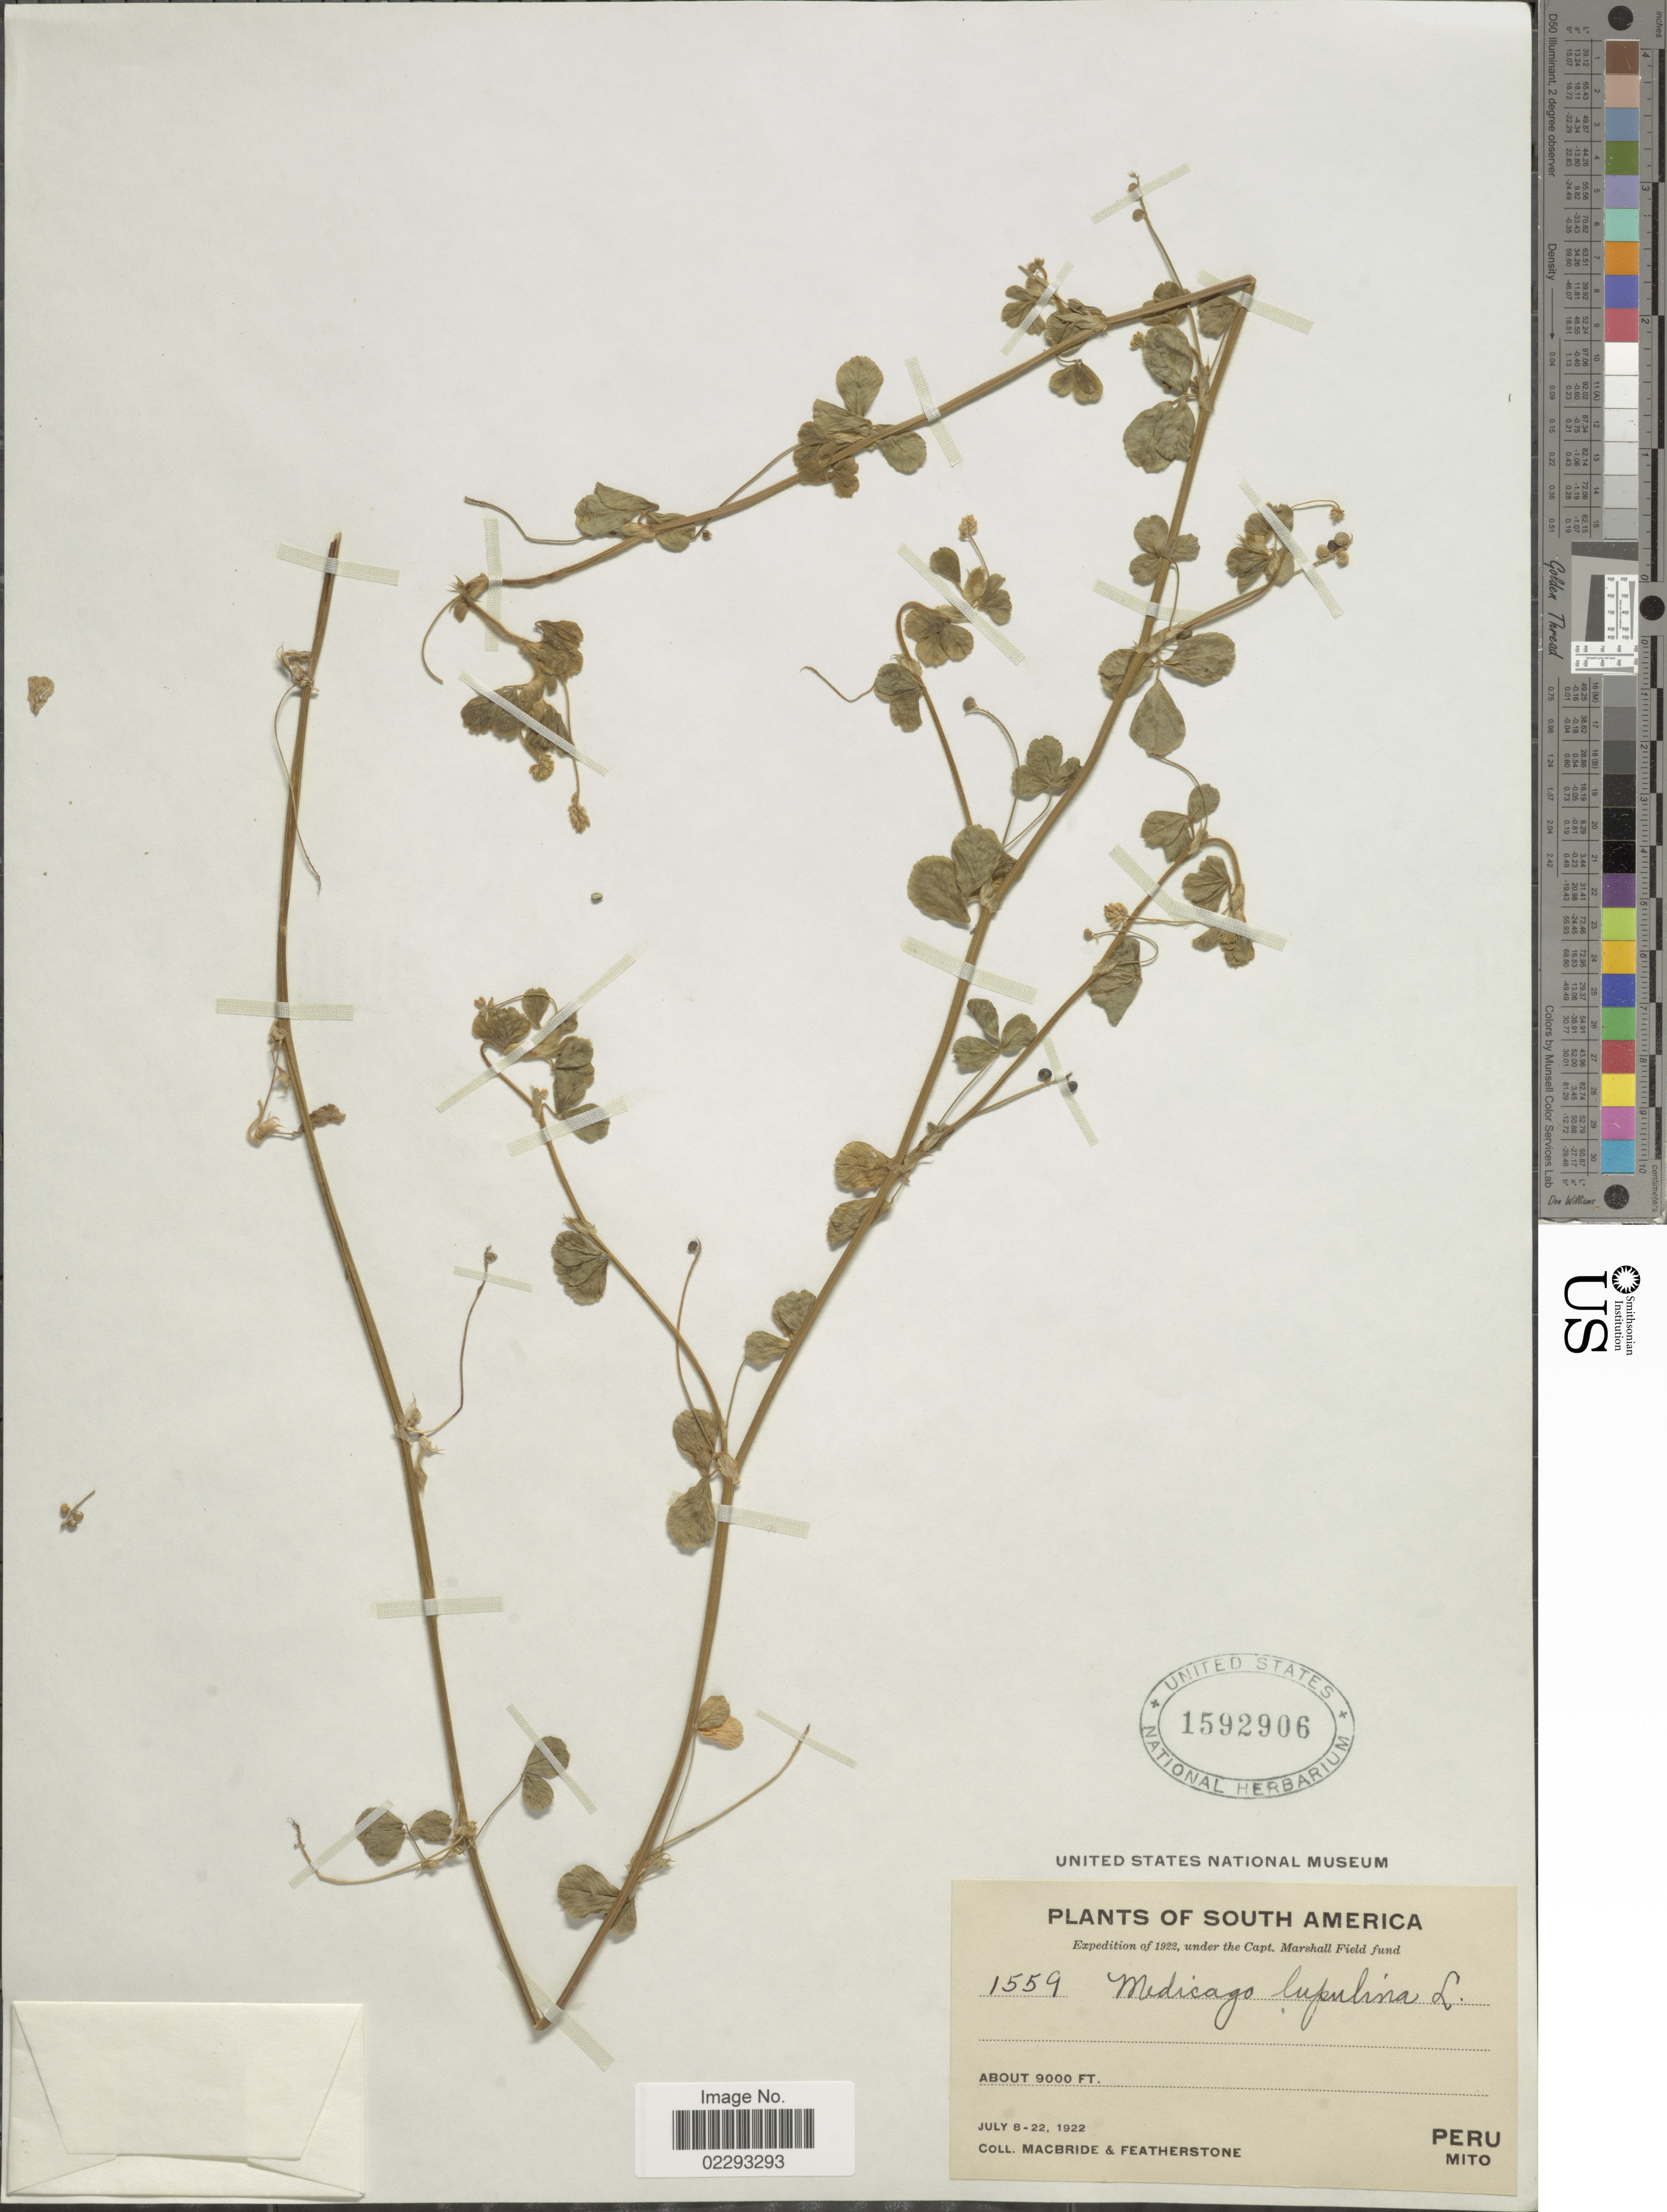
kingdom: Plantae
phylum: Tracheophyta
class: Magnoliopsida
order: Fabales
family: Fabaceae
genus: Medicago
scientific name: Medicago lupulina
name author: L.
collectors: Macbride, -- & -. Featherstone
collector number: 1559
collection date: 1922-07-08/1922-07-22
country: Peru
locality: South America, Mito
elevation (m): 2743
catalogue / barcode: US 1592906